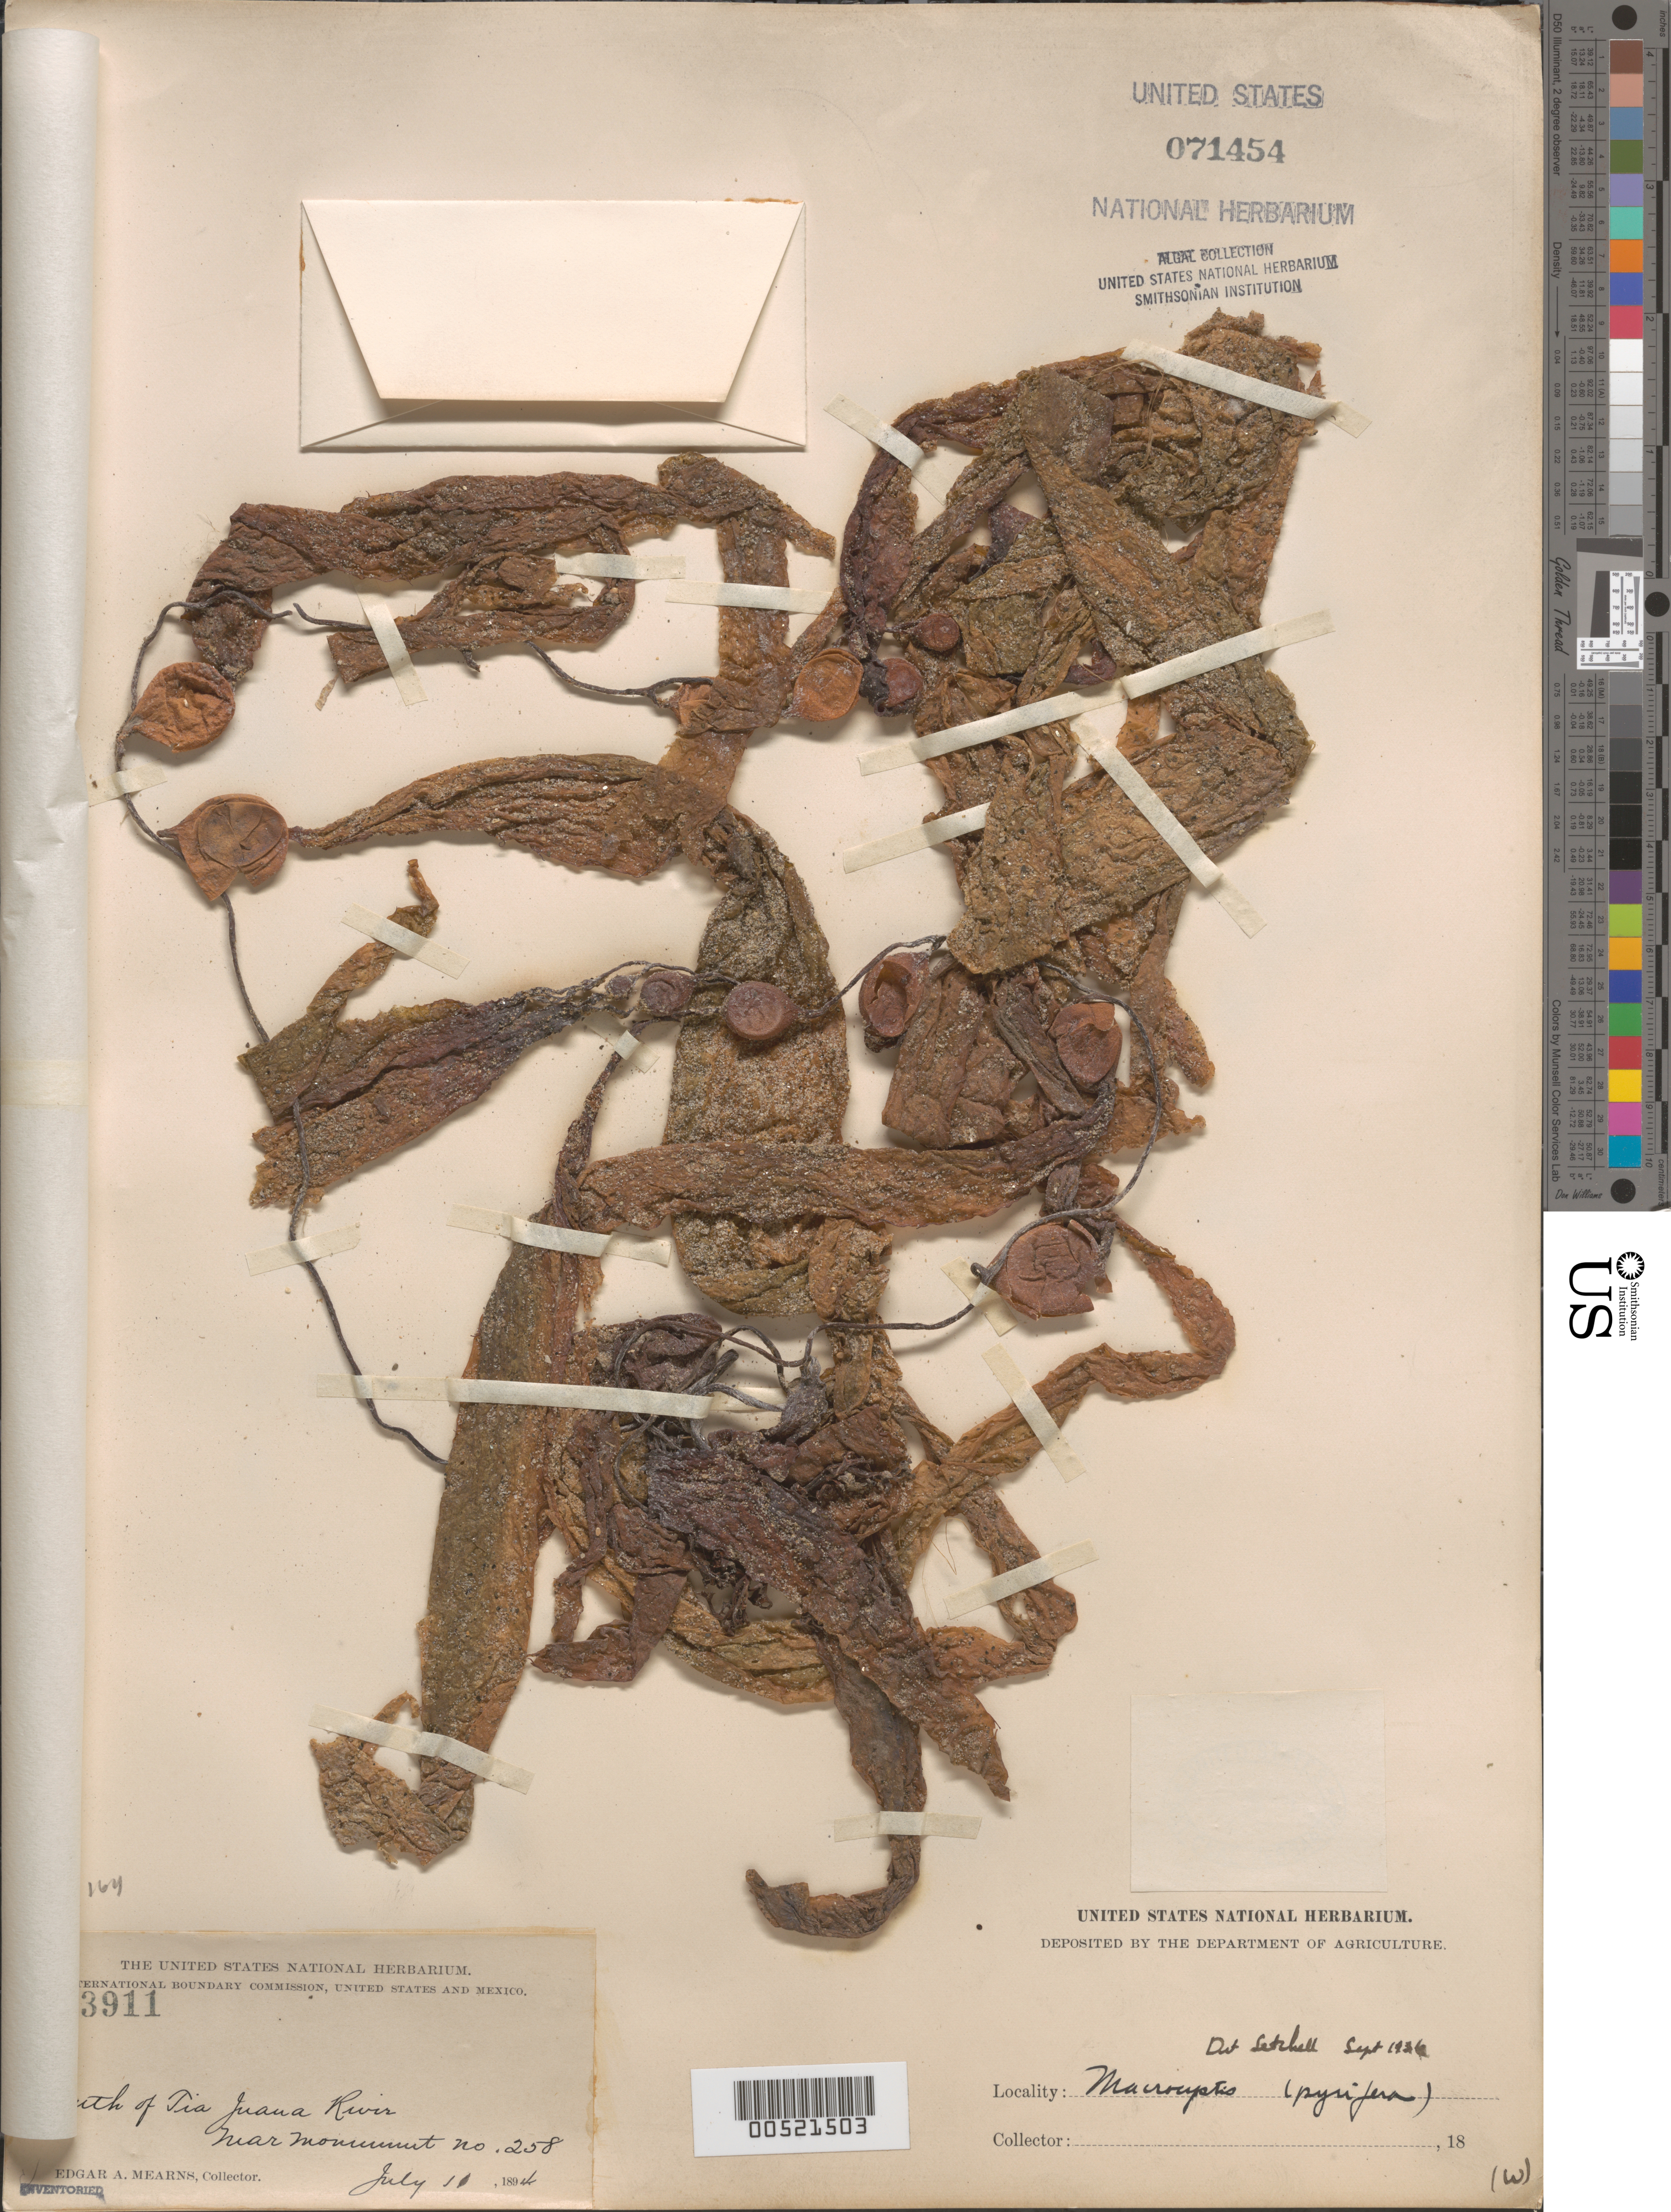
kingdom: Chromista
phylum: Ochrophyta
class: Phaeophyceae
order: Laminariales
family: Laminariaceae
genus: Macrocystis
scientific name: Macrocystis pyrifera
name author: (L.) C. Agardh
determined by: Setchell, William A.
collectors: E. A. Mearns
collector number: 3911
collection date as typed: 11 Jul 1894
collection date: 1894-07-11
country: Mexico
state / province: Baja California Norte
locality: Tijuana River mouth, monument no. 258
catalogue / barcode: US 71454